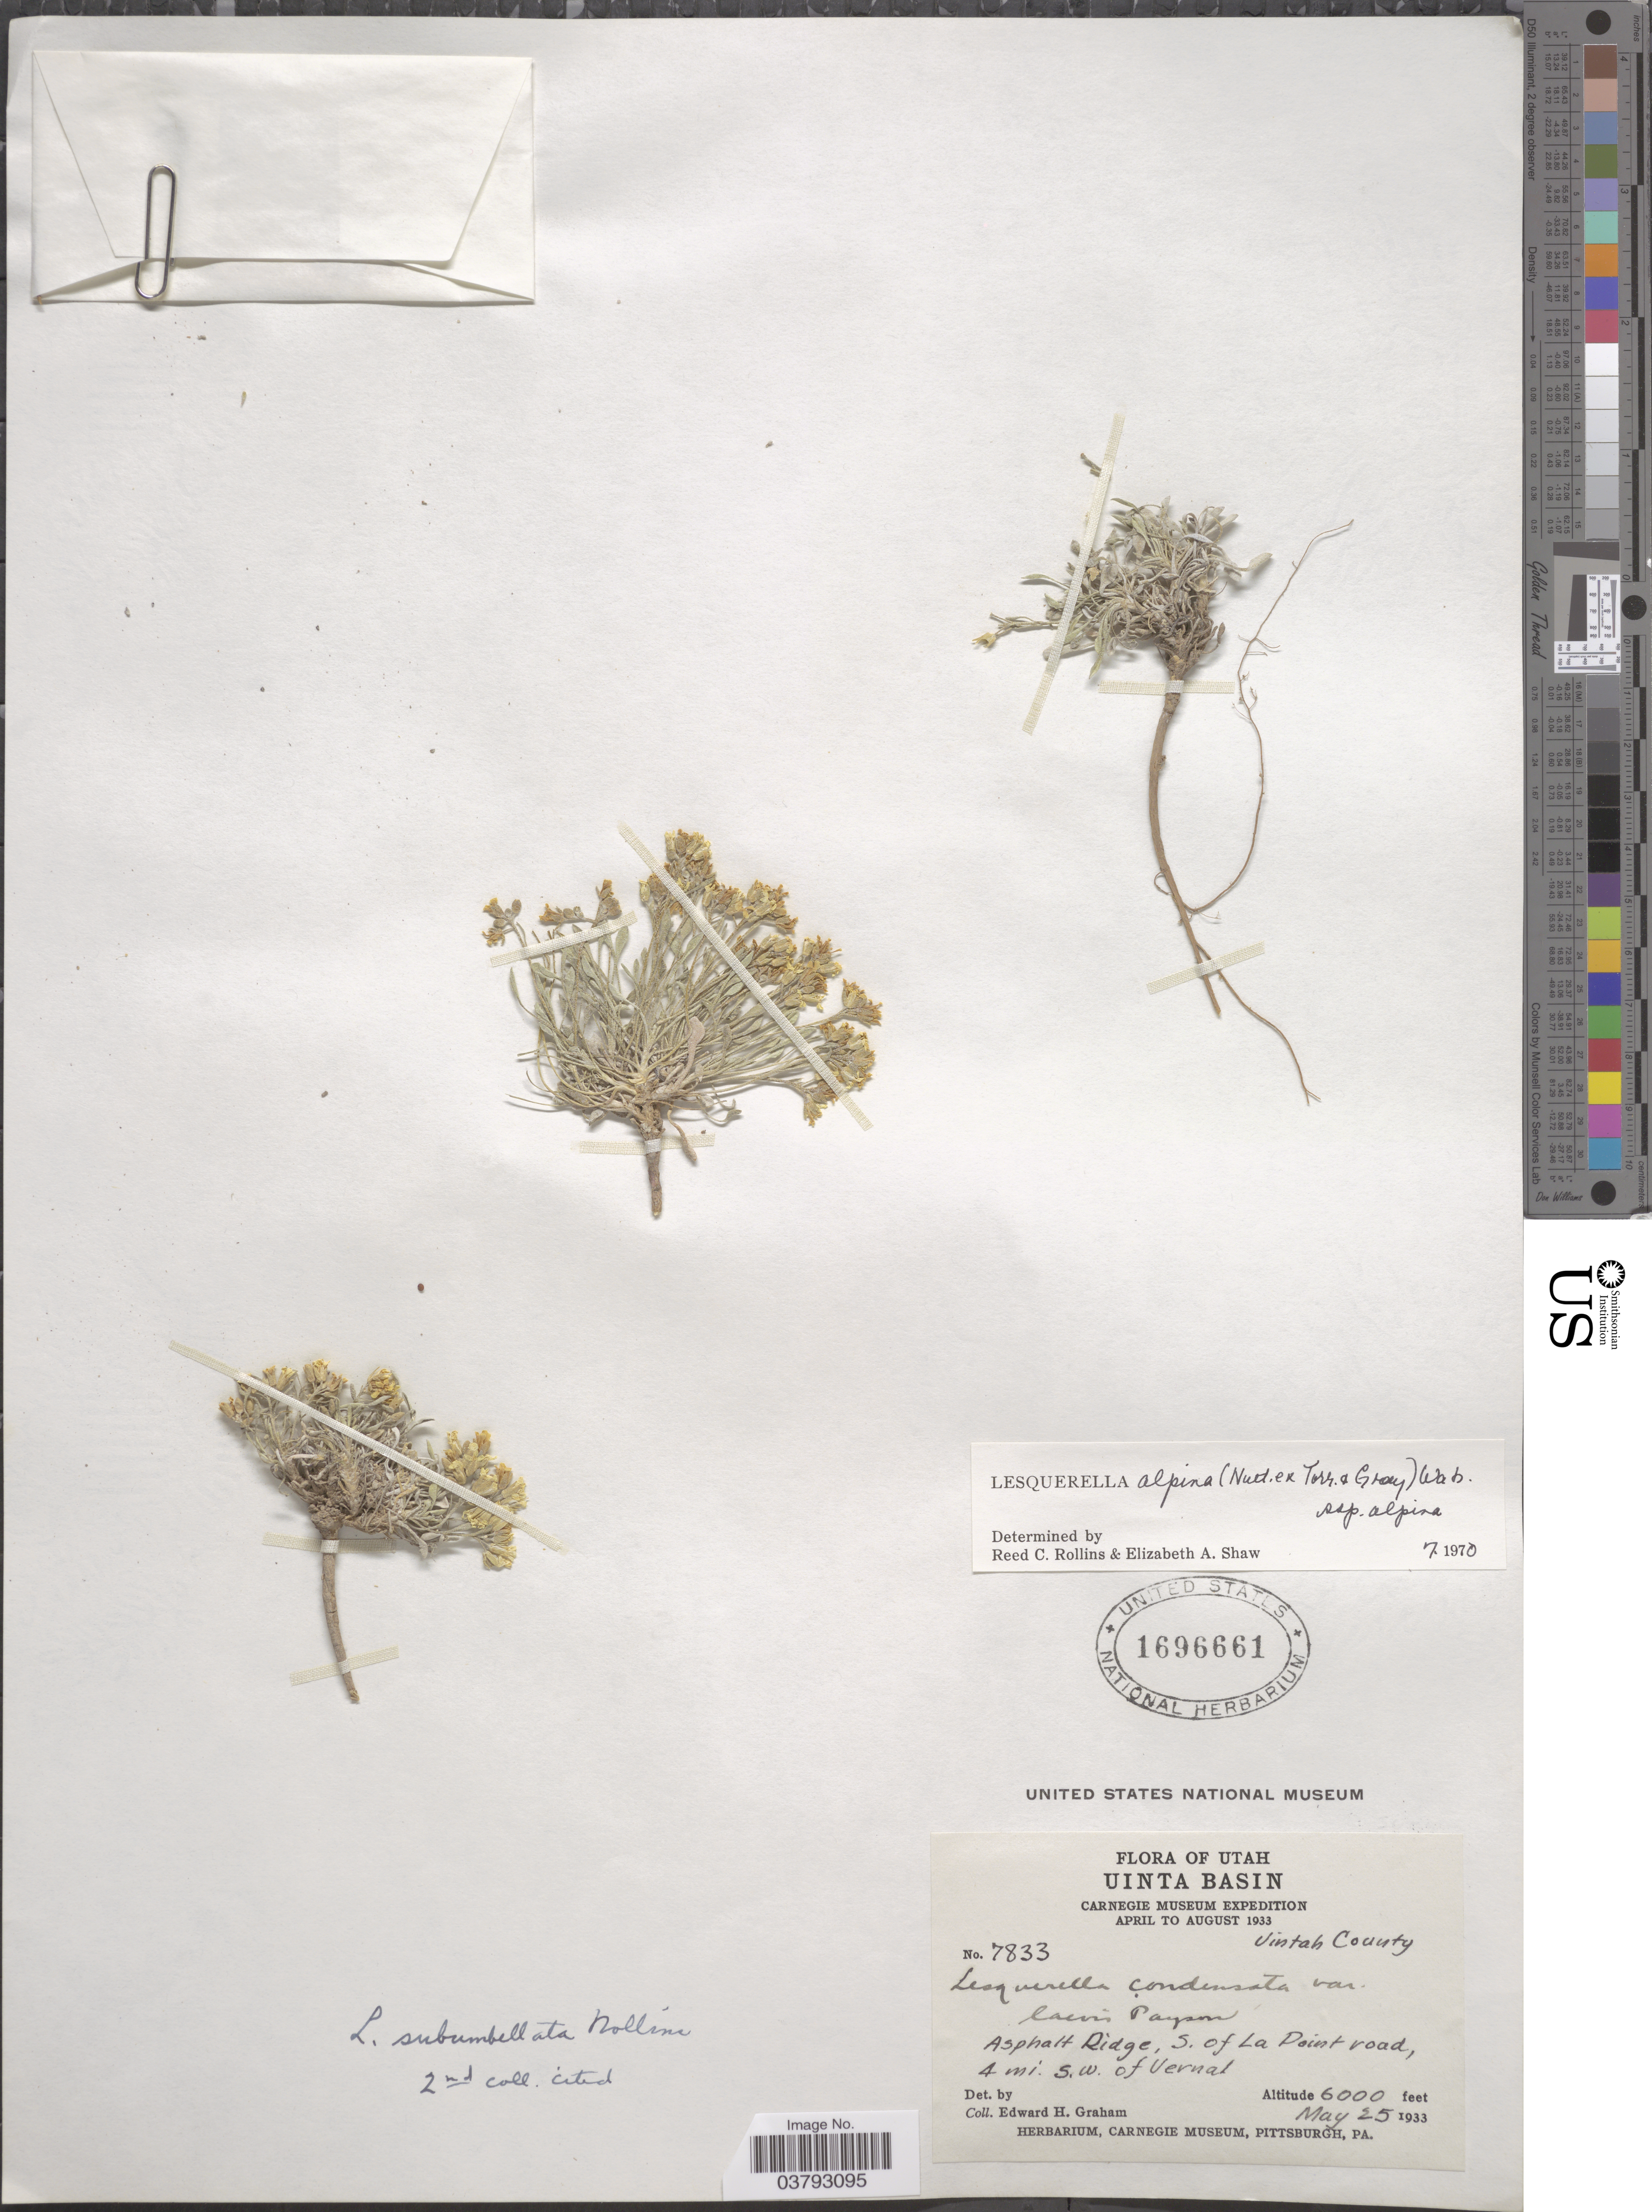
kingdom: Plantae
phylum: Tracheophyta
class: Magnoliopsida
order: Brassicales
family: Brassicaceae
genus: Lesquerella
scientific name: Lesquerella alpina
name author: (Nutt.) S. Watson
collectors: E. H. Graham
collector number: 7833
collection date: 1933-05-25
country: United States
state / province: Utah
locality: Uinta Basin. Asphalt Ridge, S. of La Point road, 4 mi. S. W. of Vernal.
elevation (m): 1829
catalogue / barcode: US 1696661